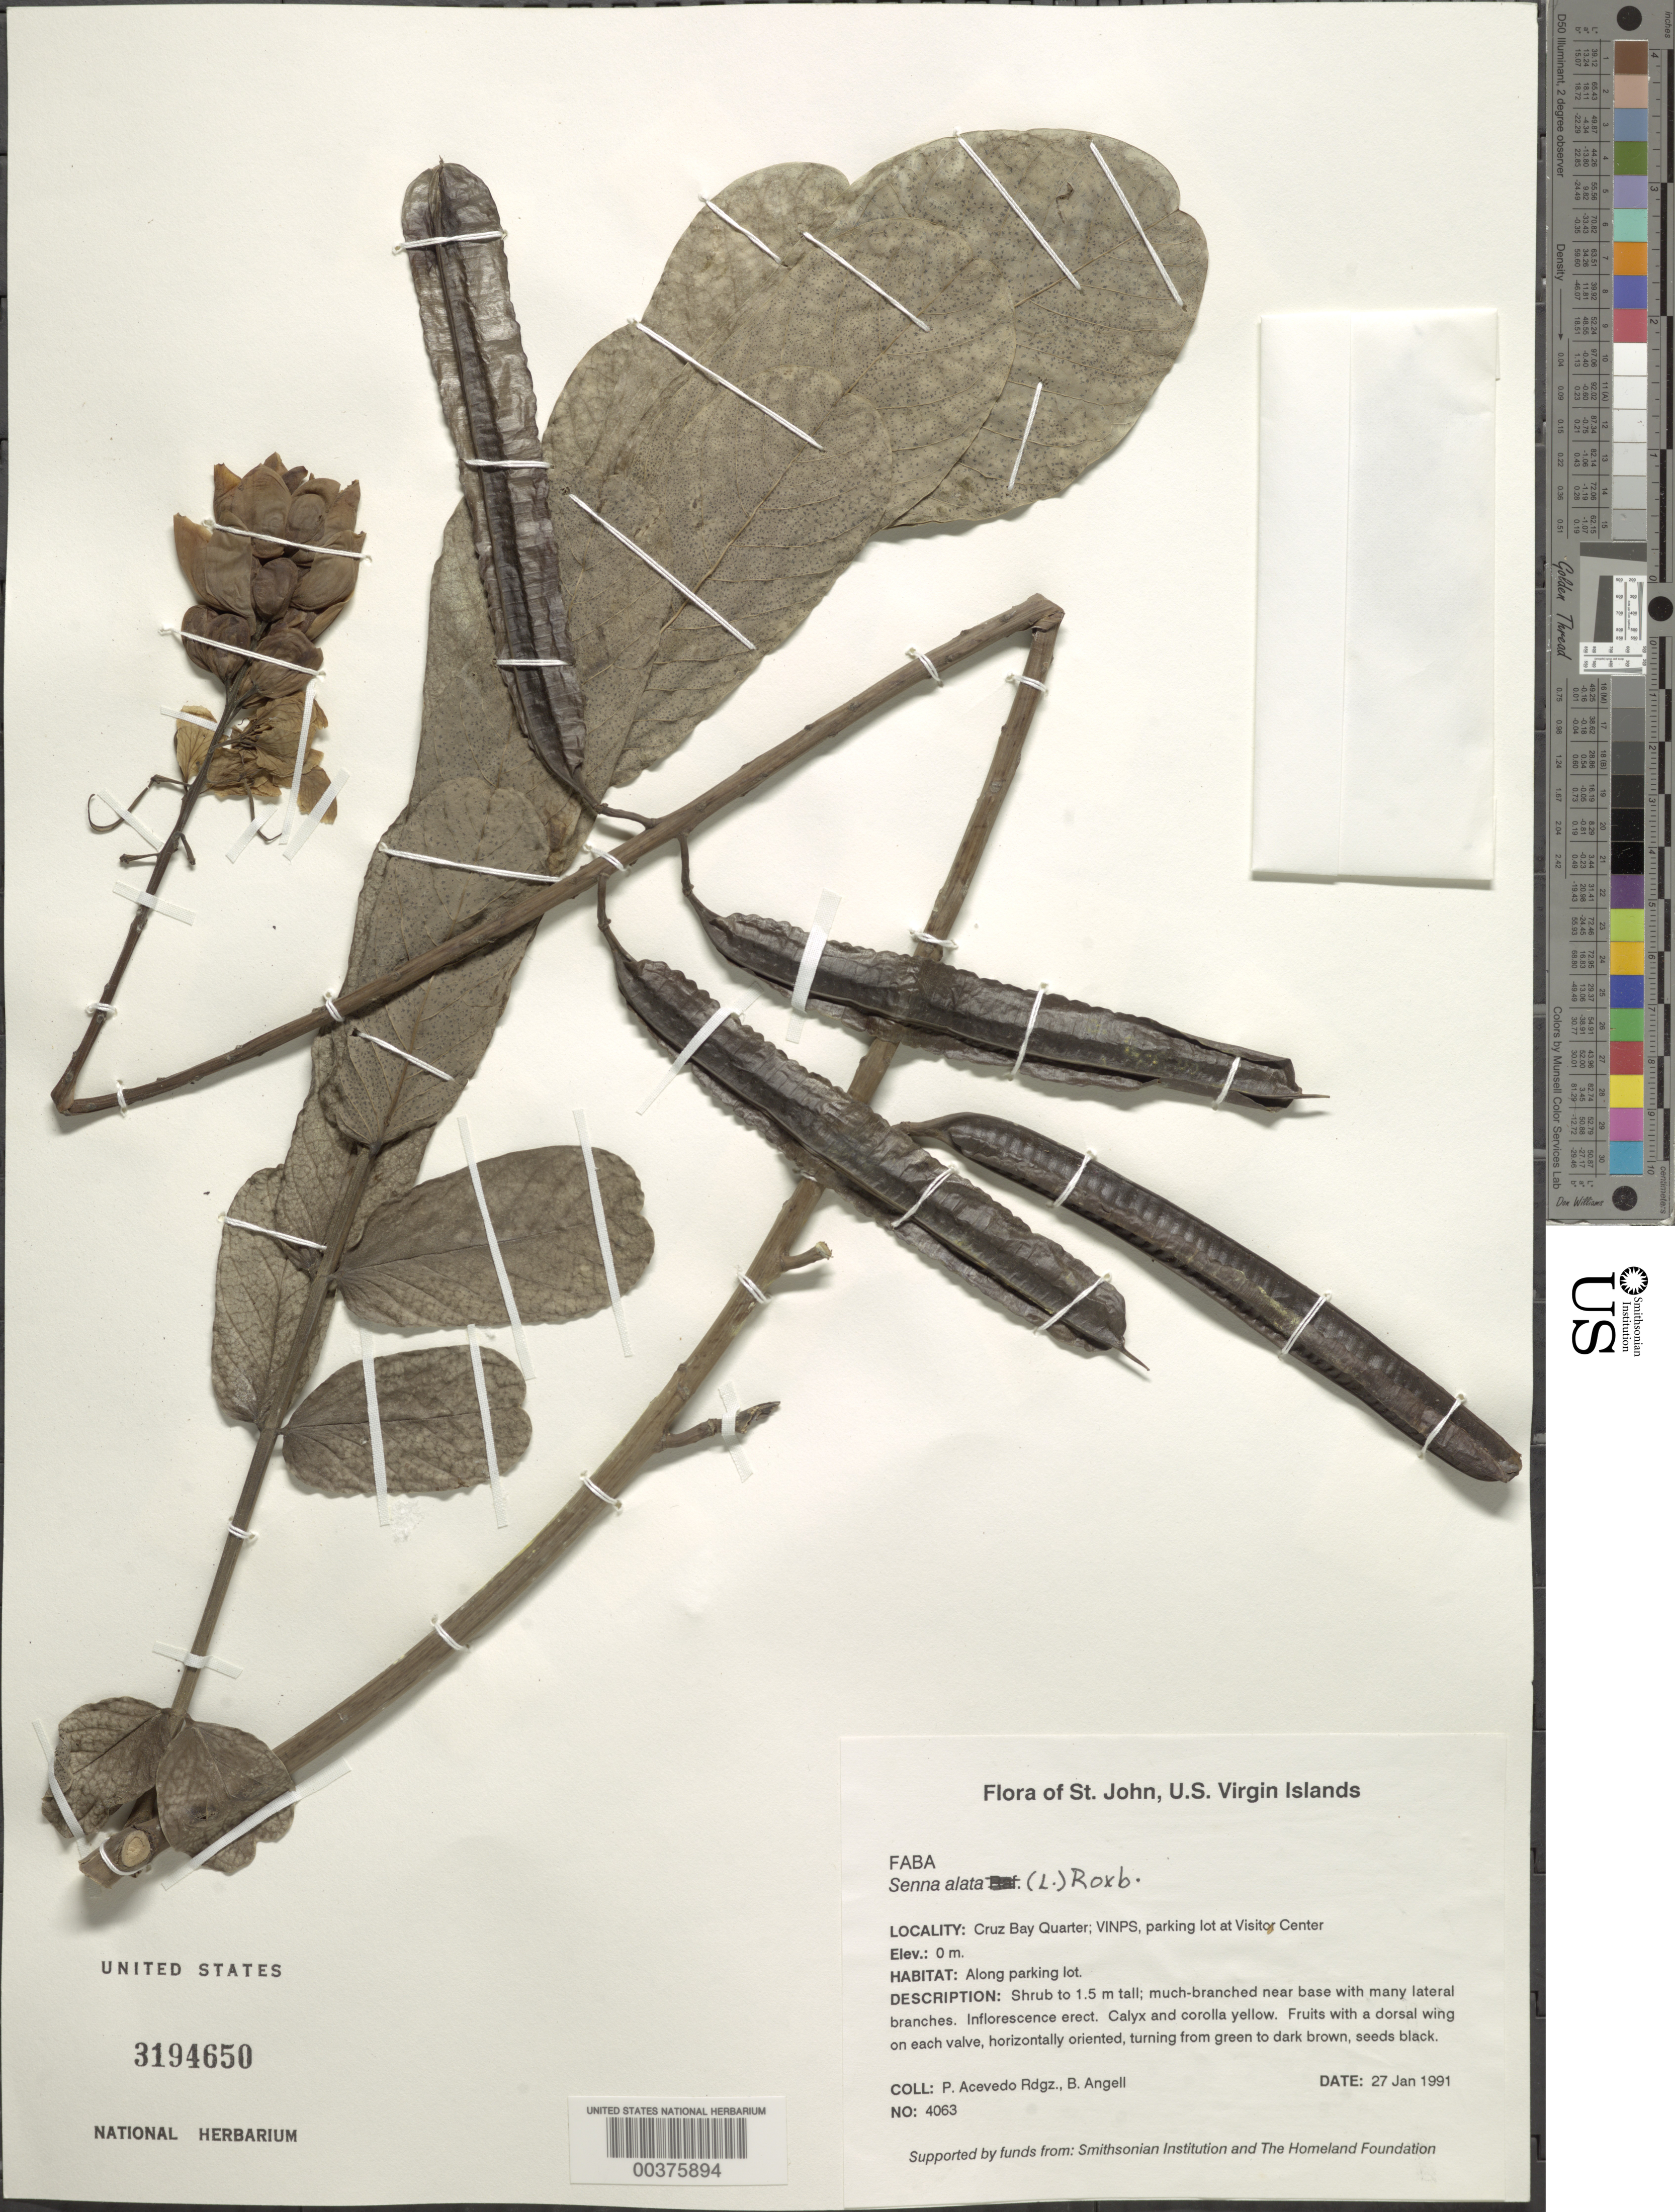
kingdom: Plantae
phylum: Tracheophyta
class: Magnoliopsida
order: Fabales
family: Fabaceae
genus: Senna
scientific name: Senna alata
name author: (L.) Roxb.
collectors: P. Acevedo-Rodr. & Bobbi Angell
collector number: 4063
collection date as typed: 27 Jan 1991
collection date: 1991-01-27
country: U.S. Virgin Islands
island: St. John Island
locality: Cruz bay quarter; vinps, parking lot at vistor center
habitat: Along parking lot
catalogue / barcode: US 3194650